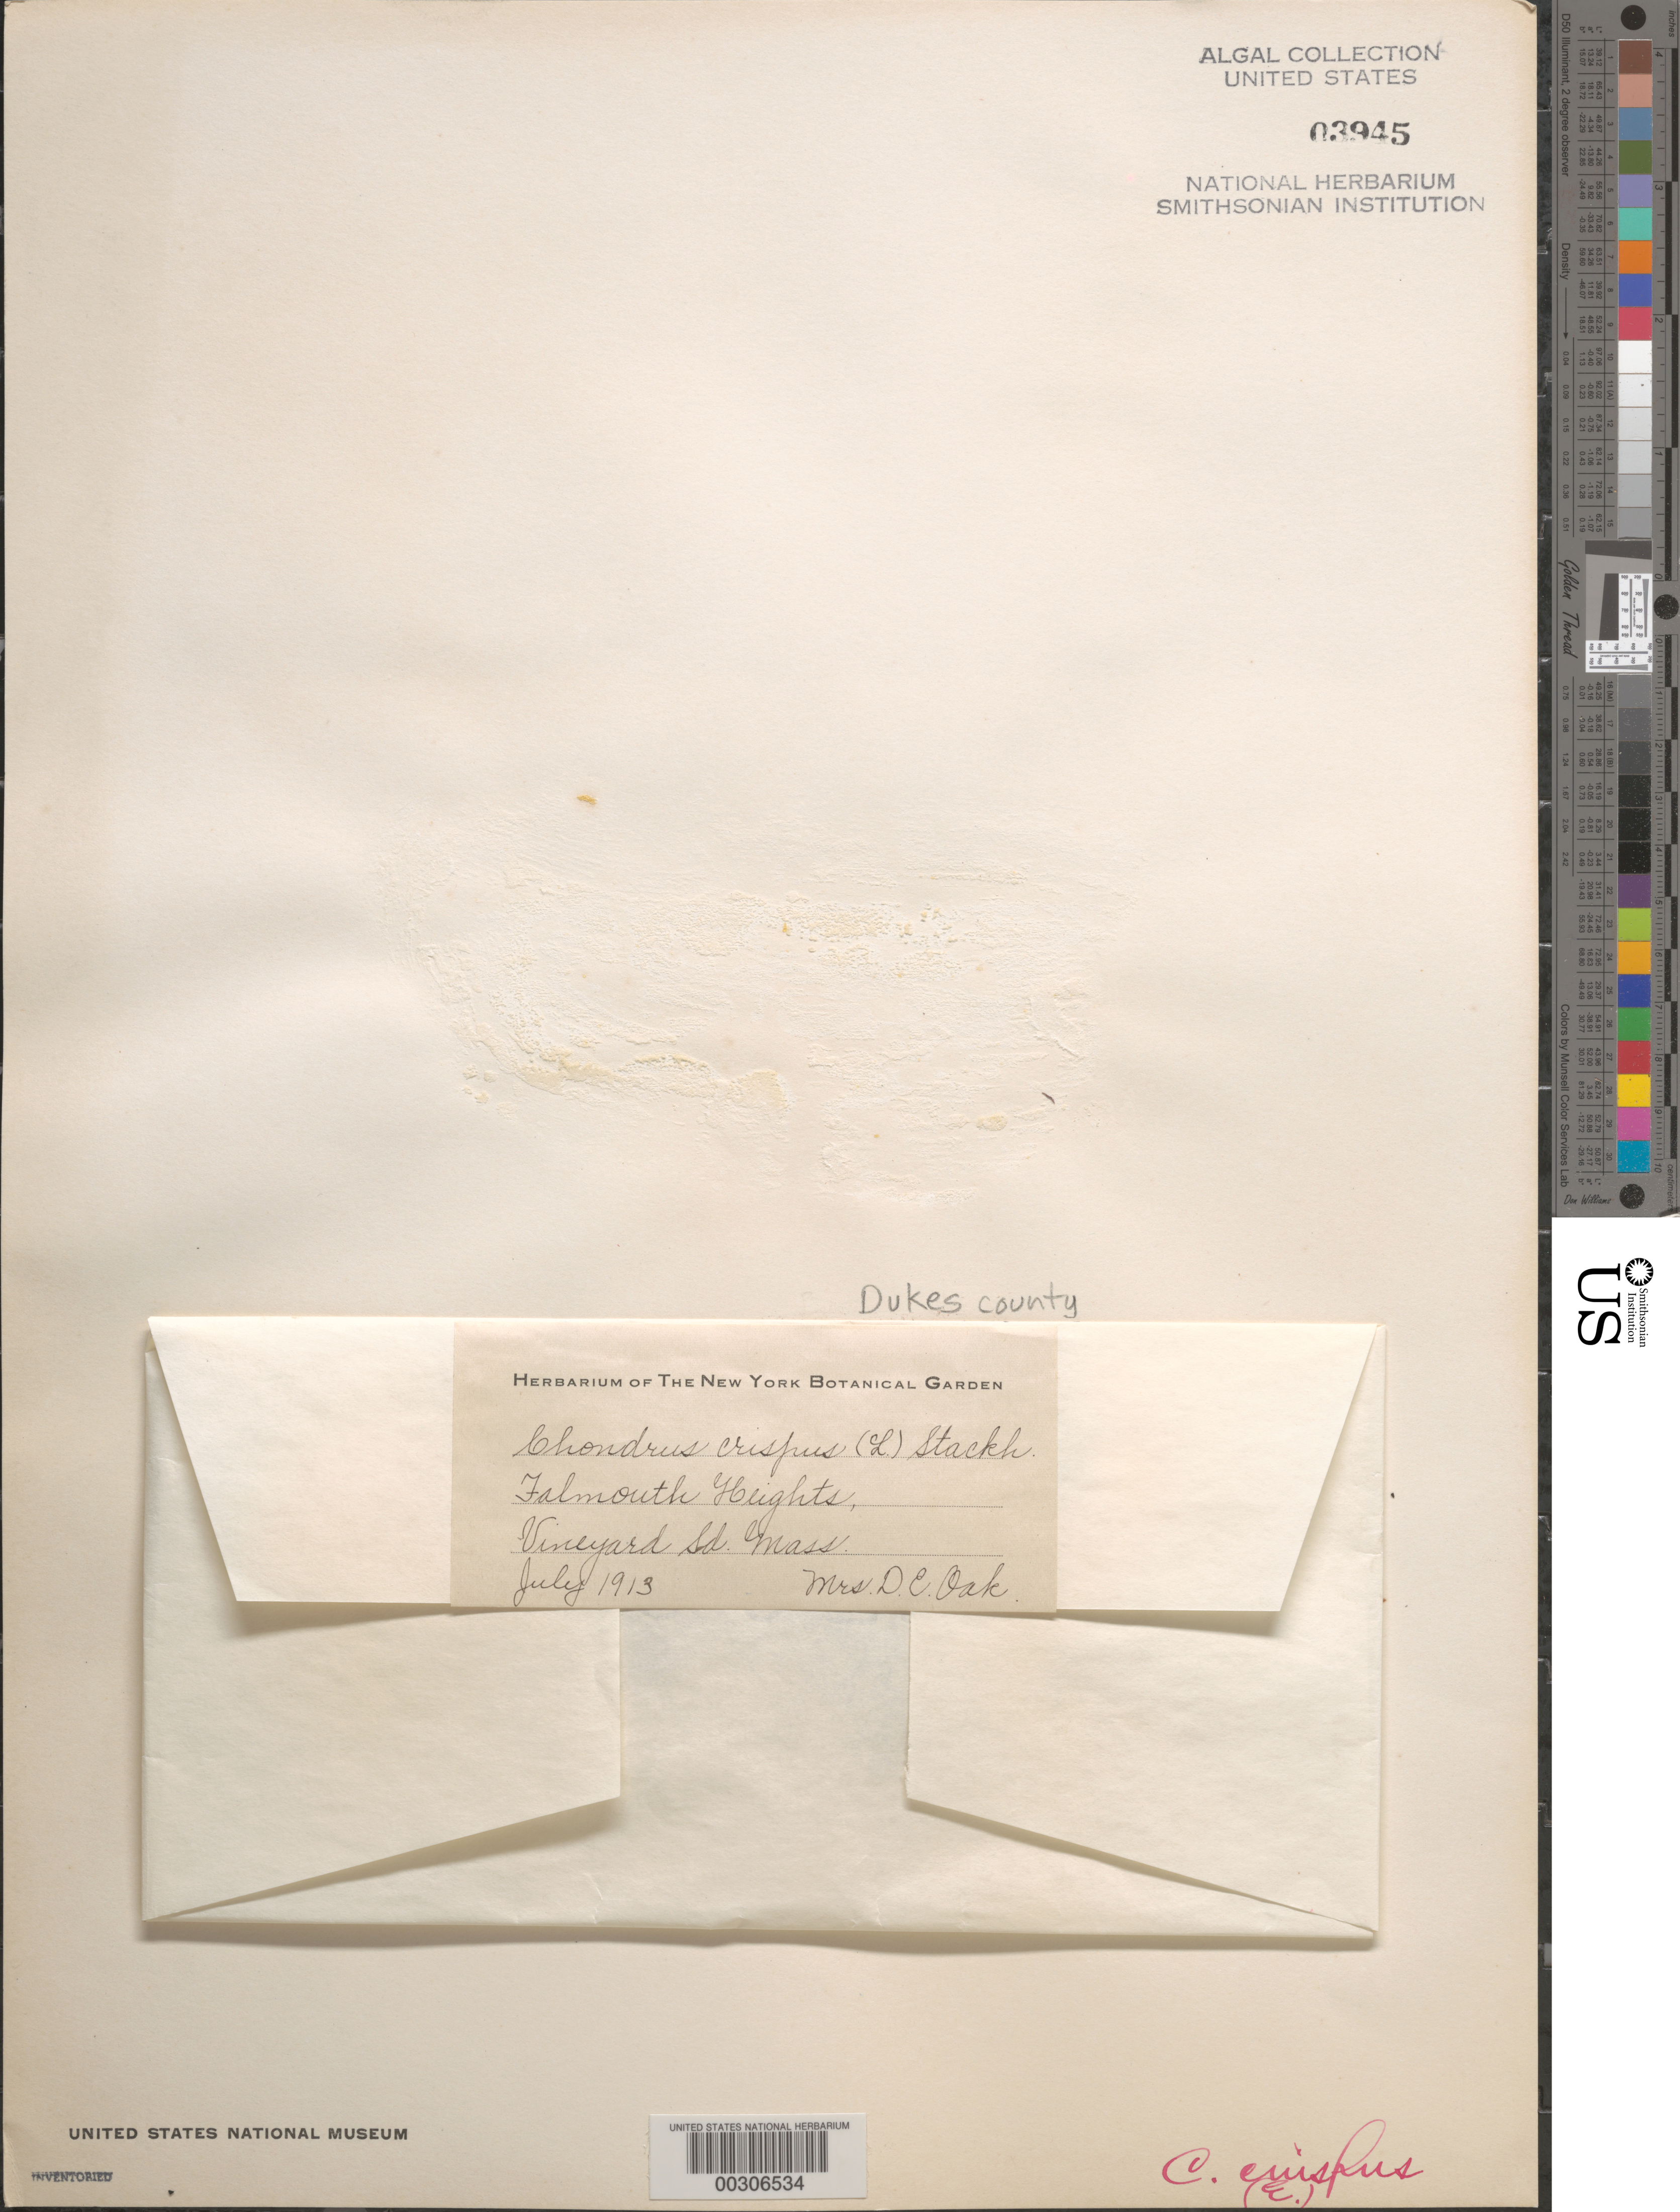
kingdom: Plantae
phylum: Rhodophyta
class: Florideophyceae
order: Gigartinales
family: Gigartinaceae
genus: Chondrus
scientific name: Chondrus crispus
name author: Stackh.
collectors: D. Oak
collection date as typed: Jul 1913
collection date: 1913-07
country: United States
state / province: Massachusetts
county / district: Barnstable County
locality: Falmouth Heights, Vineyard Sound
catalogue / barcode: US 3945